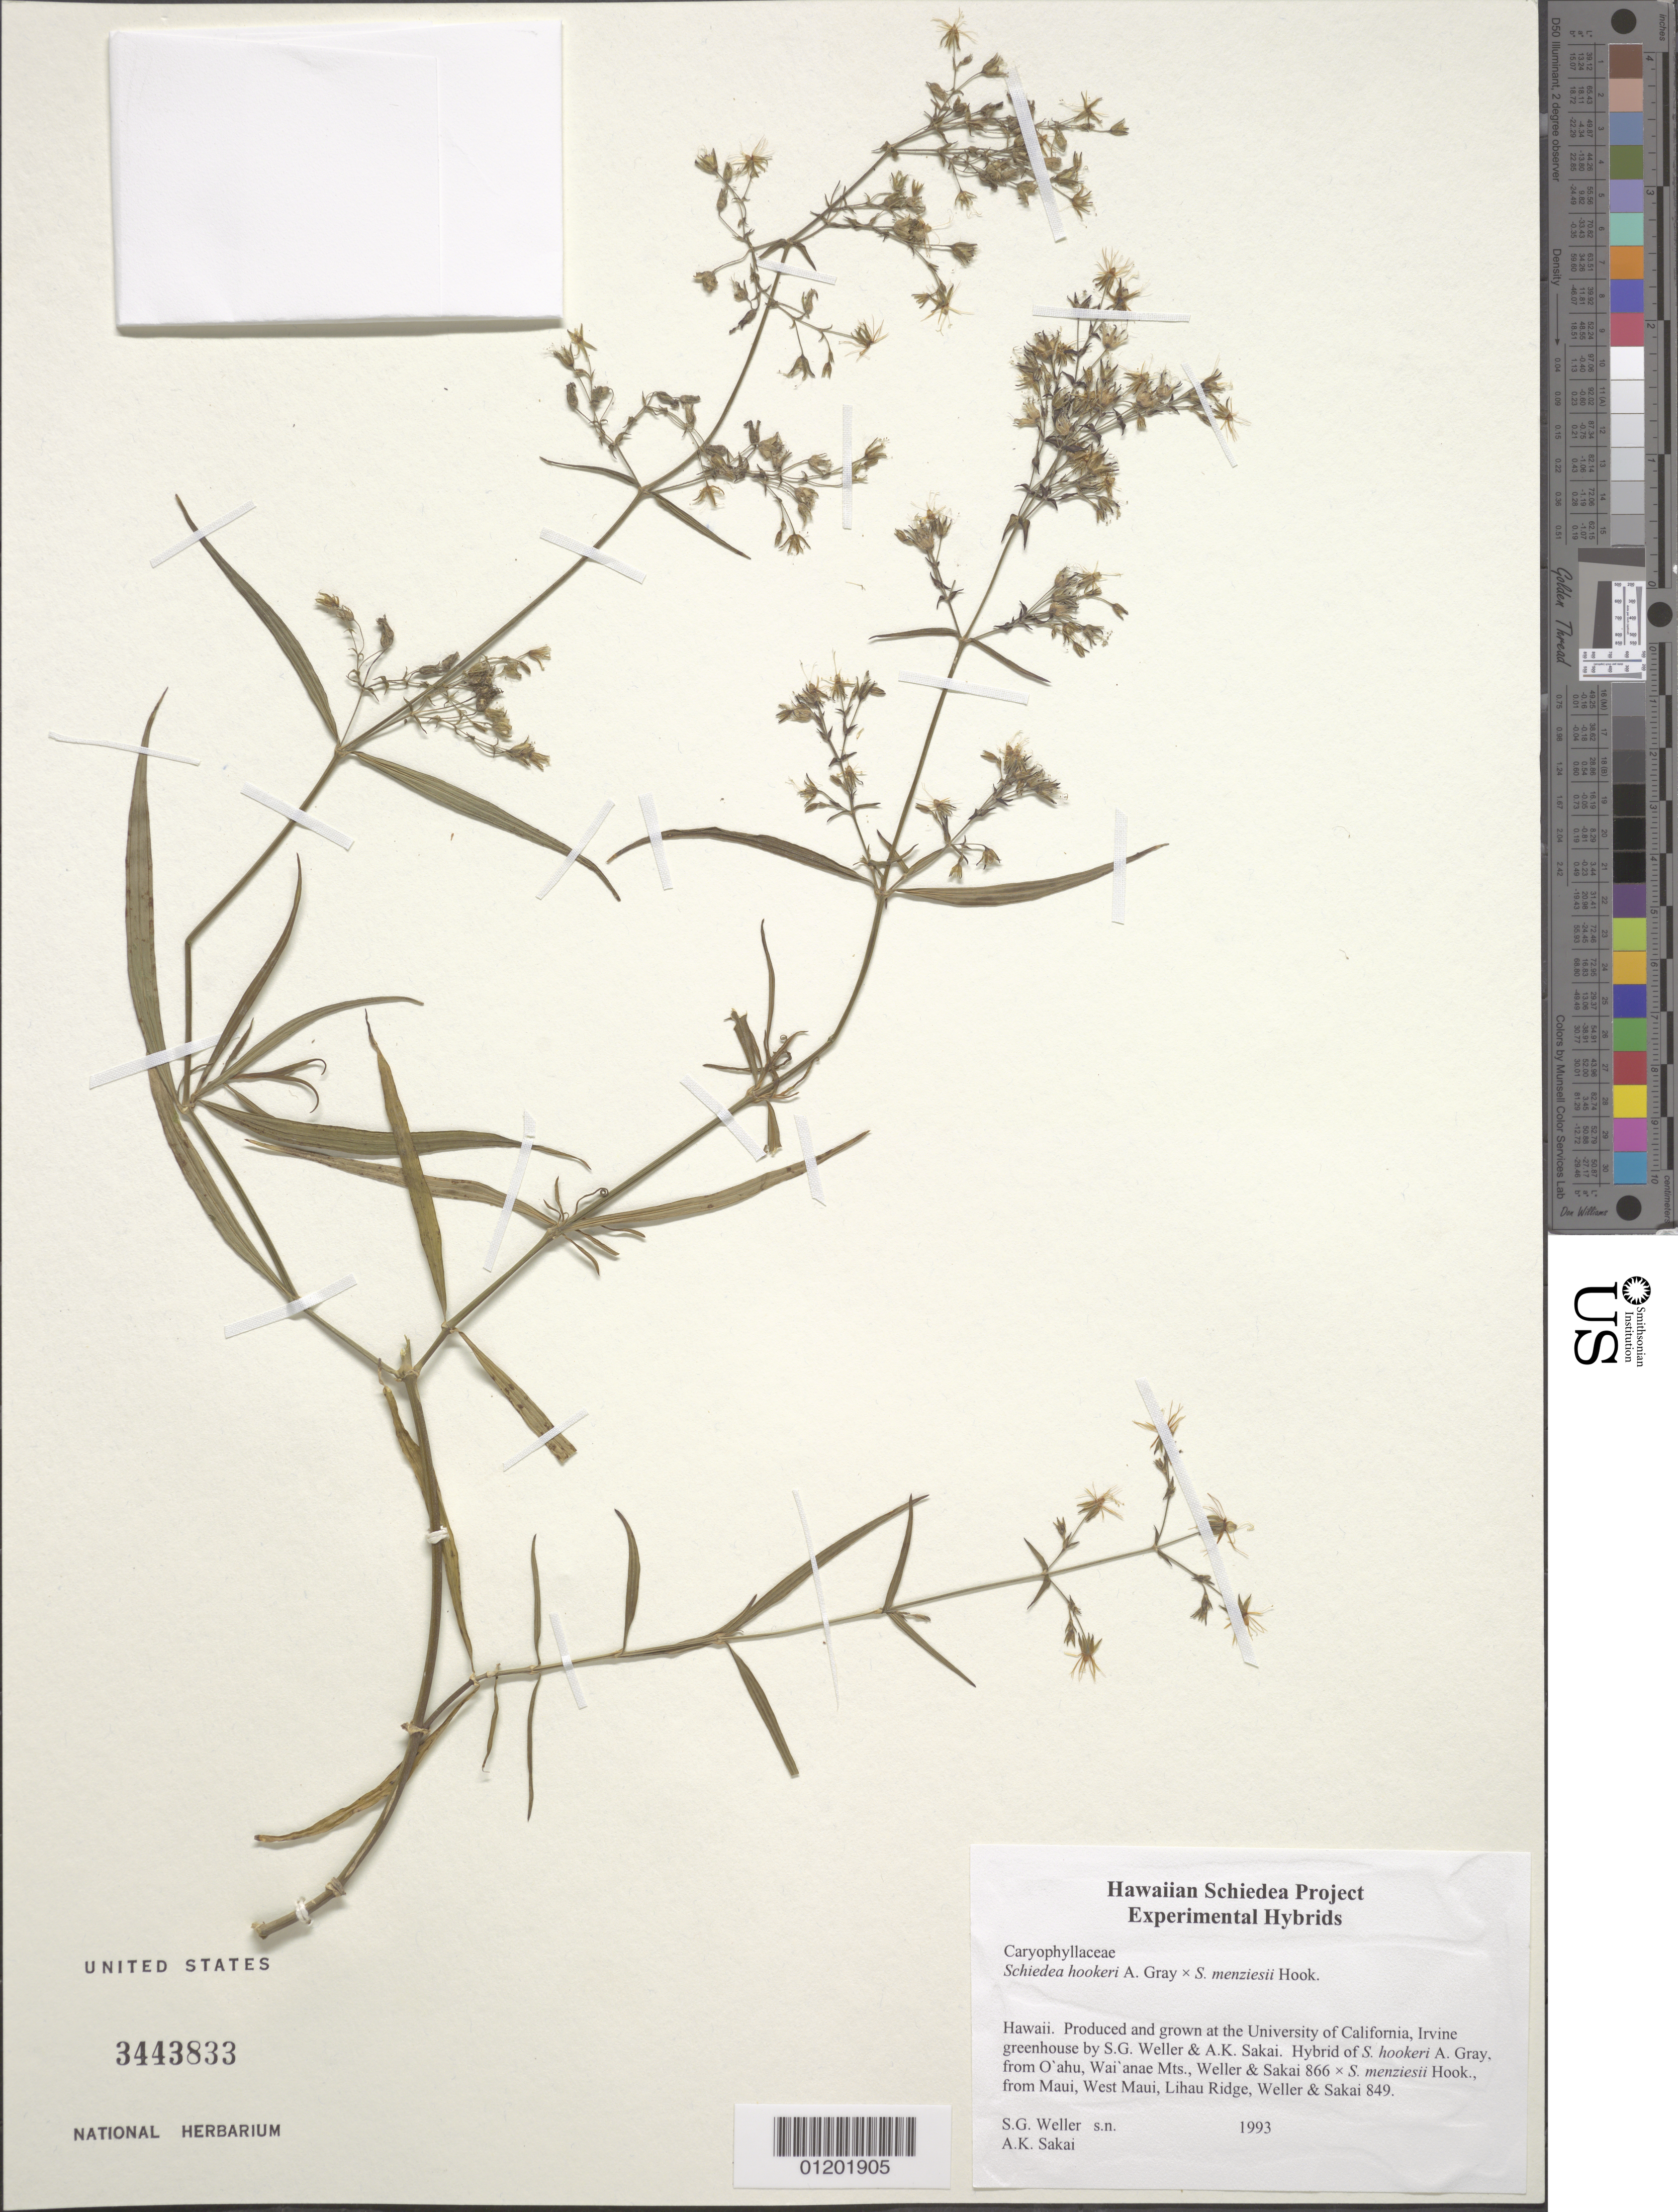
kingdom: Plantae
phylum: Tracheophyta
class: Magnoliopsida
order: Caryophyllales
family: Caryophyllaceae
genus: Schiedea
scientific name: Schiedea hookeri x S. menziesii Hook.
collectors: S. G. Weller & A. Sakai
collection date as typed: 1993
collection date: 1993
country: United States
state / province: California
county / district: Orange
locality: University of California, Irvine greenhouse.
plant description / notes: Hybrid of S. hookeri A. Gray [from O'ahu, Wai'anae Mts., Weller & Sakai 866] × S. menziesii Hook. [from Maui, West Maui, Lihau Ridge, Weller & Sakai 849].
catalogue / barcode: US 3443833